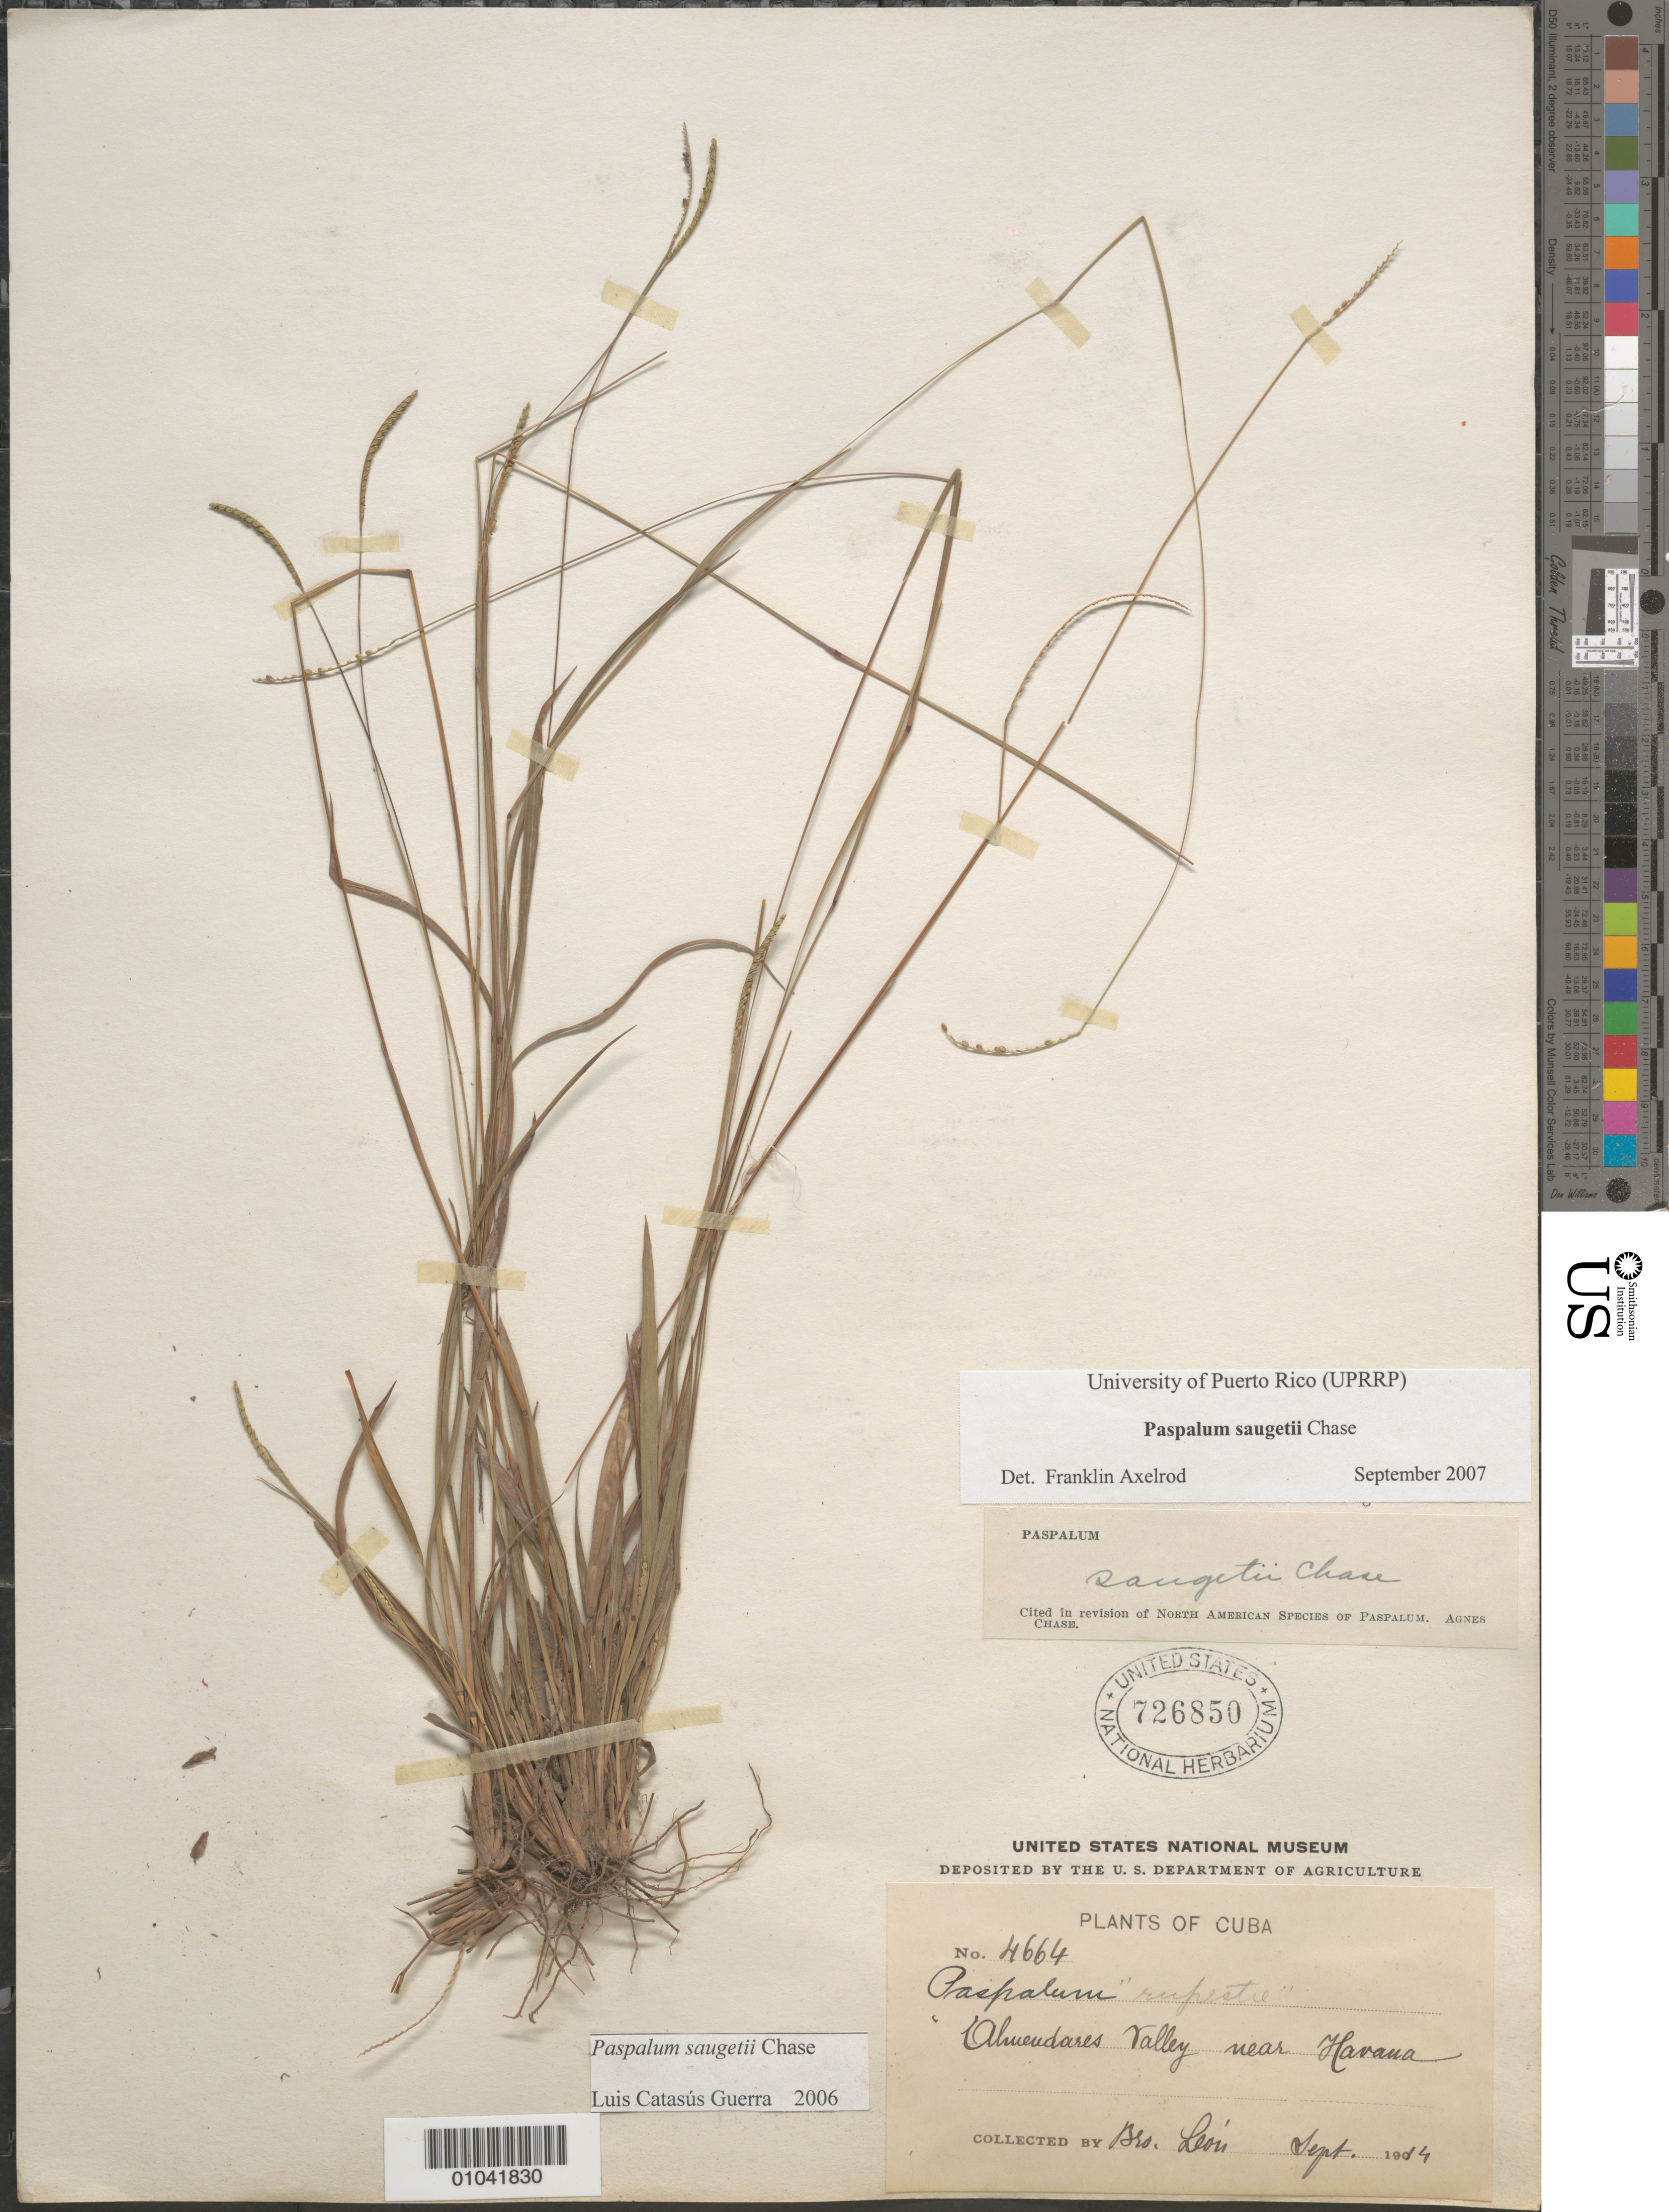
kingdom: Plantae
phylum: Tracheophyta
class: Liliopsida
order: Poales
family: Poaceae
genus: Paspalum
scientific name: Paspalum saugetii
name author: Chase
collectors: Bro. León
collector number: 4664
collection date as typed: Sep 1914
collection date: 1914-09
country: Cuba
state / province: La Habana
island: Cuba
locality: Almendares Valley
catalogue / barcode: US 726850